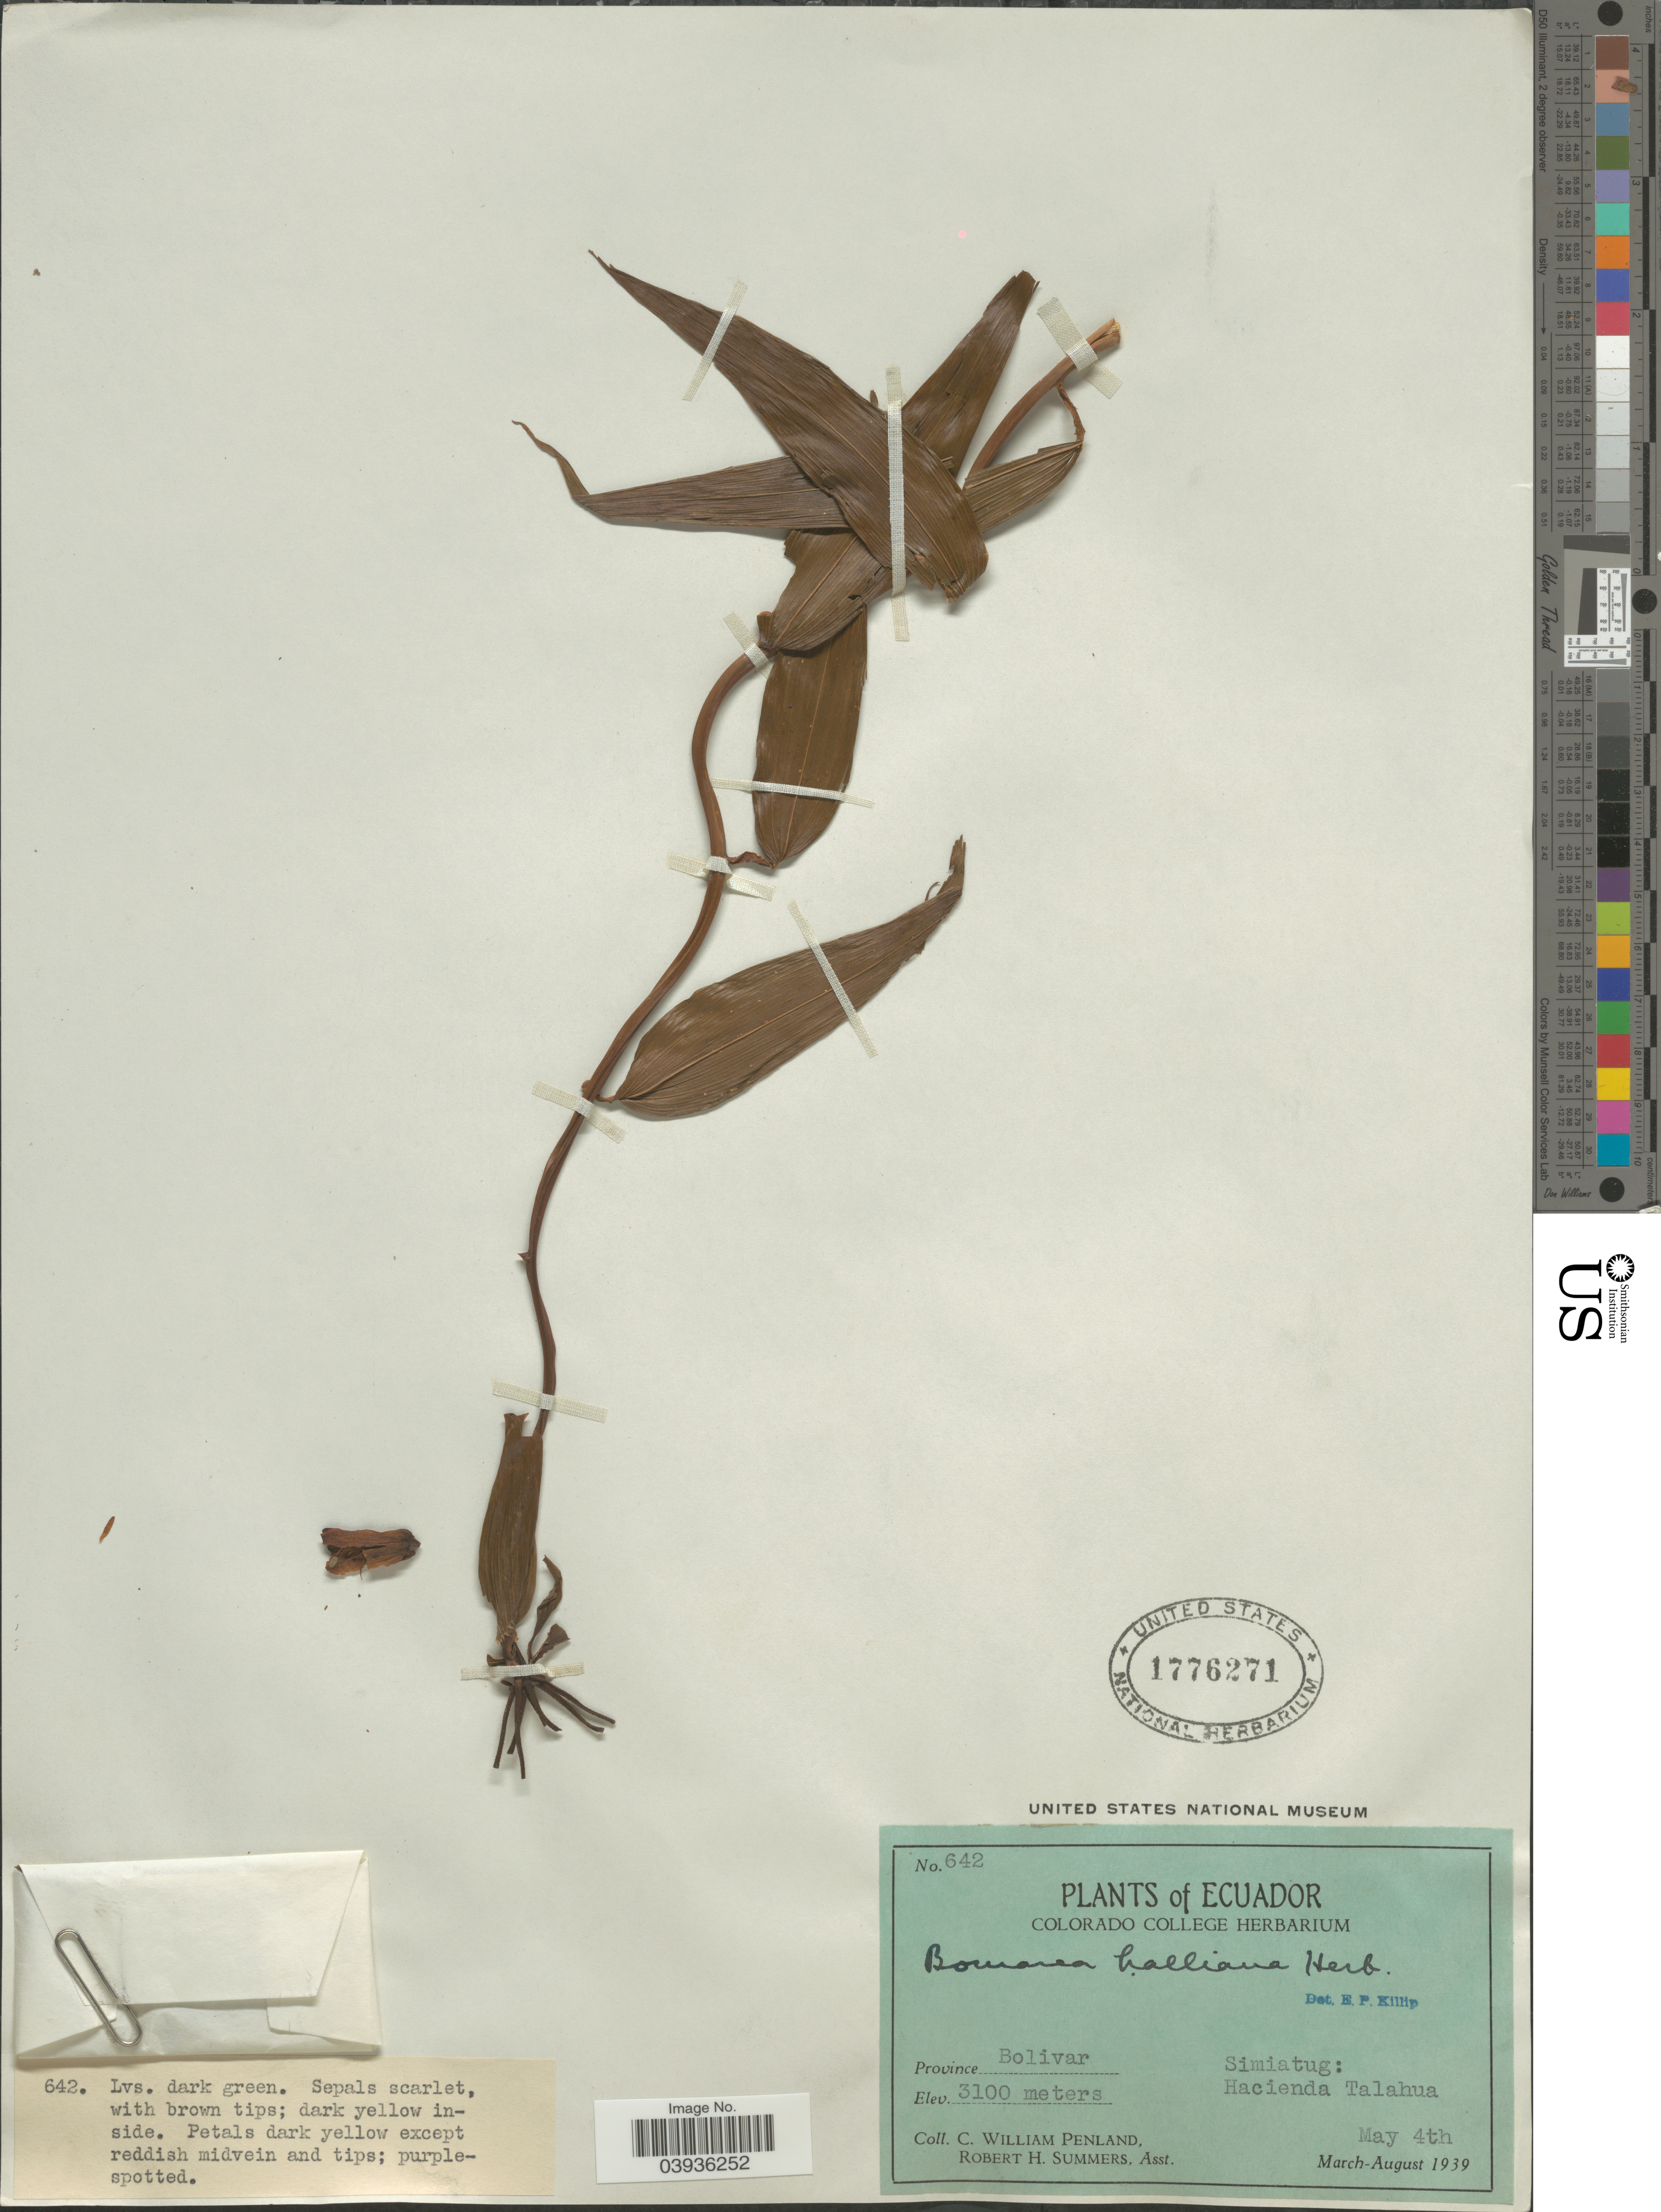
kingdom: Plantae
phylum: Tracheophyta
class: Liliopsida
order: Liliales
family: Alstroemeriaceae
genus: Bomarea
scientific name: Bomarea halliana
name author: Herb.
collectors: C. W. Penland & R. Summers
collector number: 642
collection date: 1939-05-04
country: Ecuador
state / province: Bolívar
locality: Simiatug: Hacienda Talahua.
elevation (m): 3100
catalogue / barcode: US 1776271